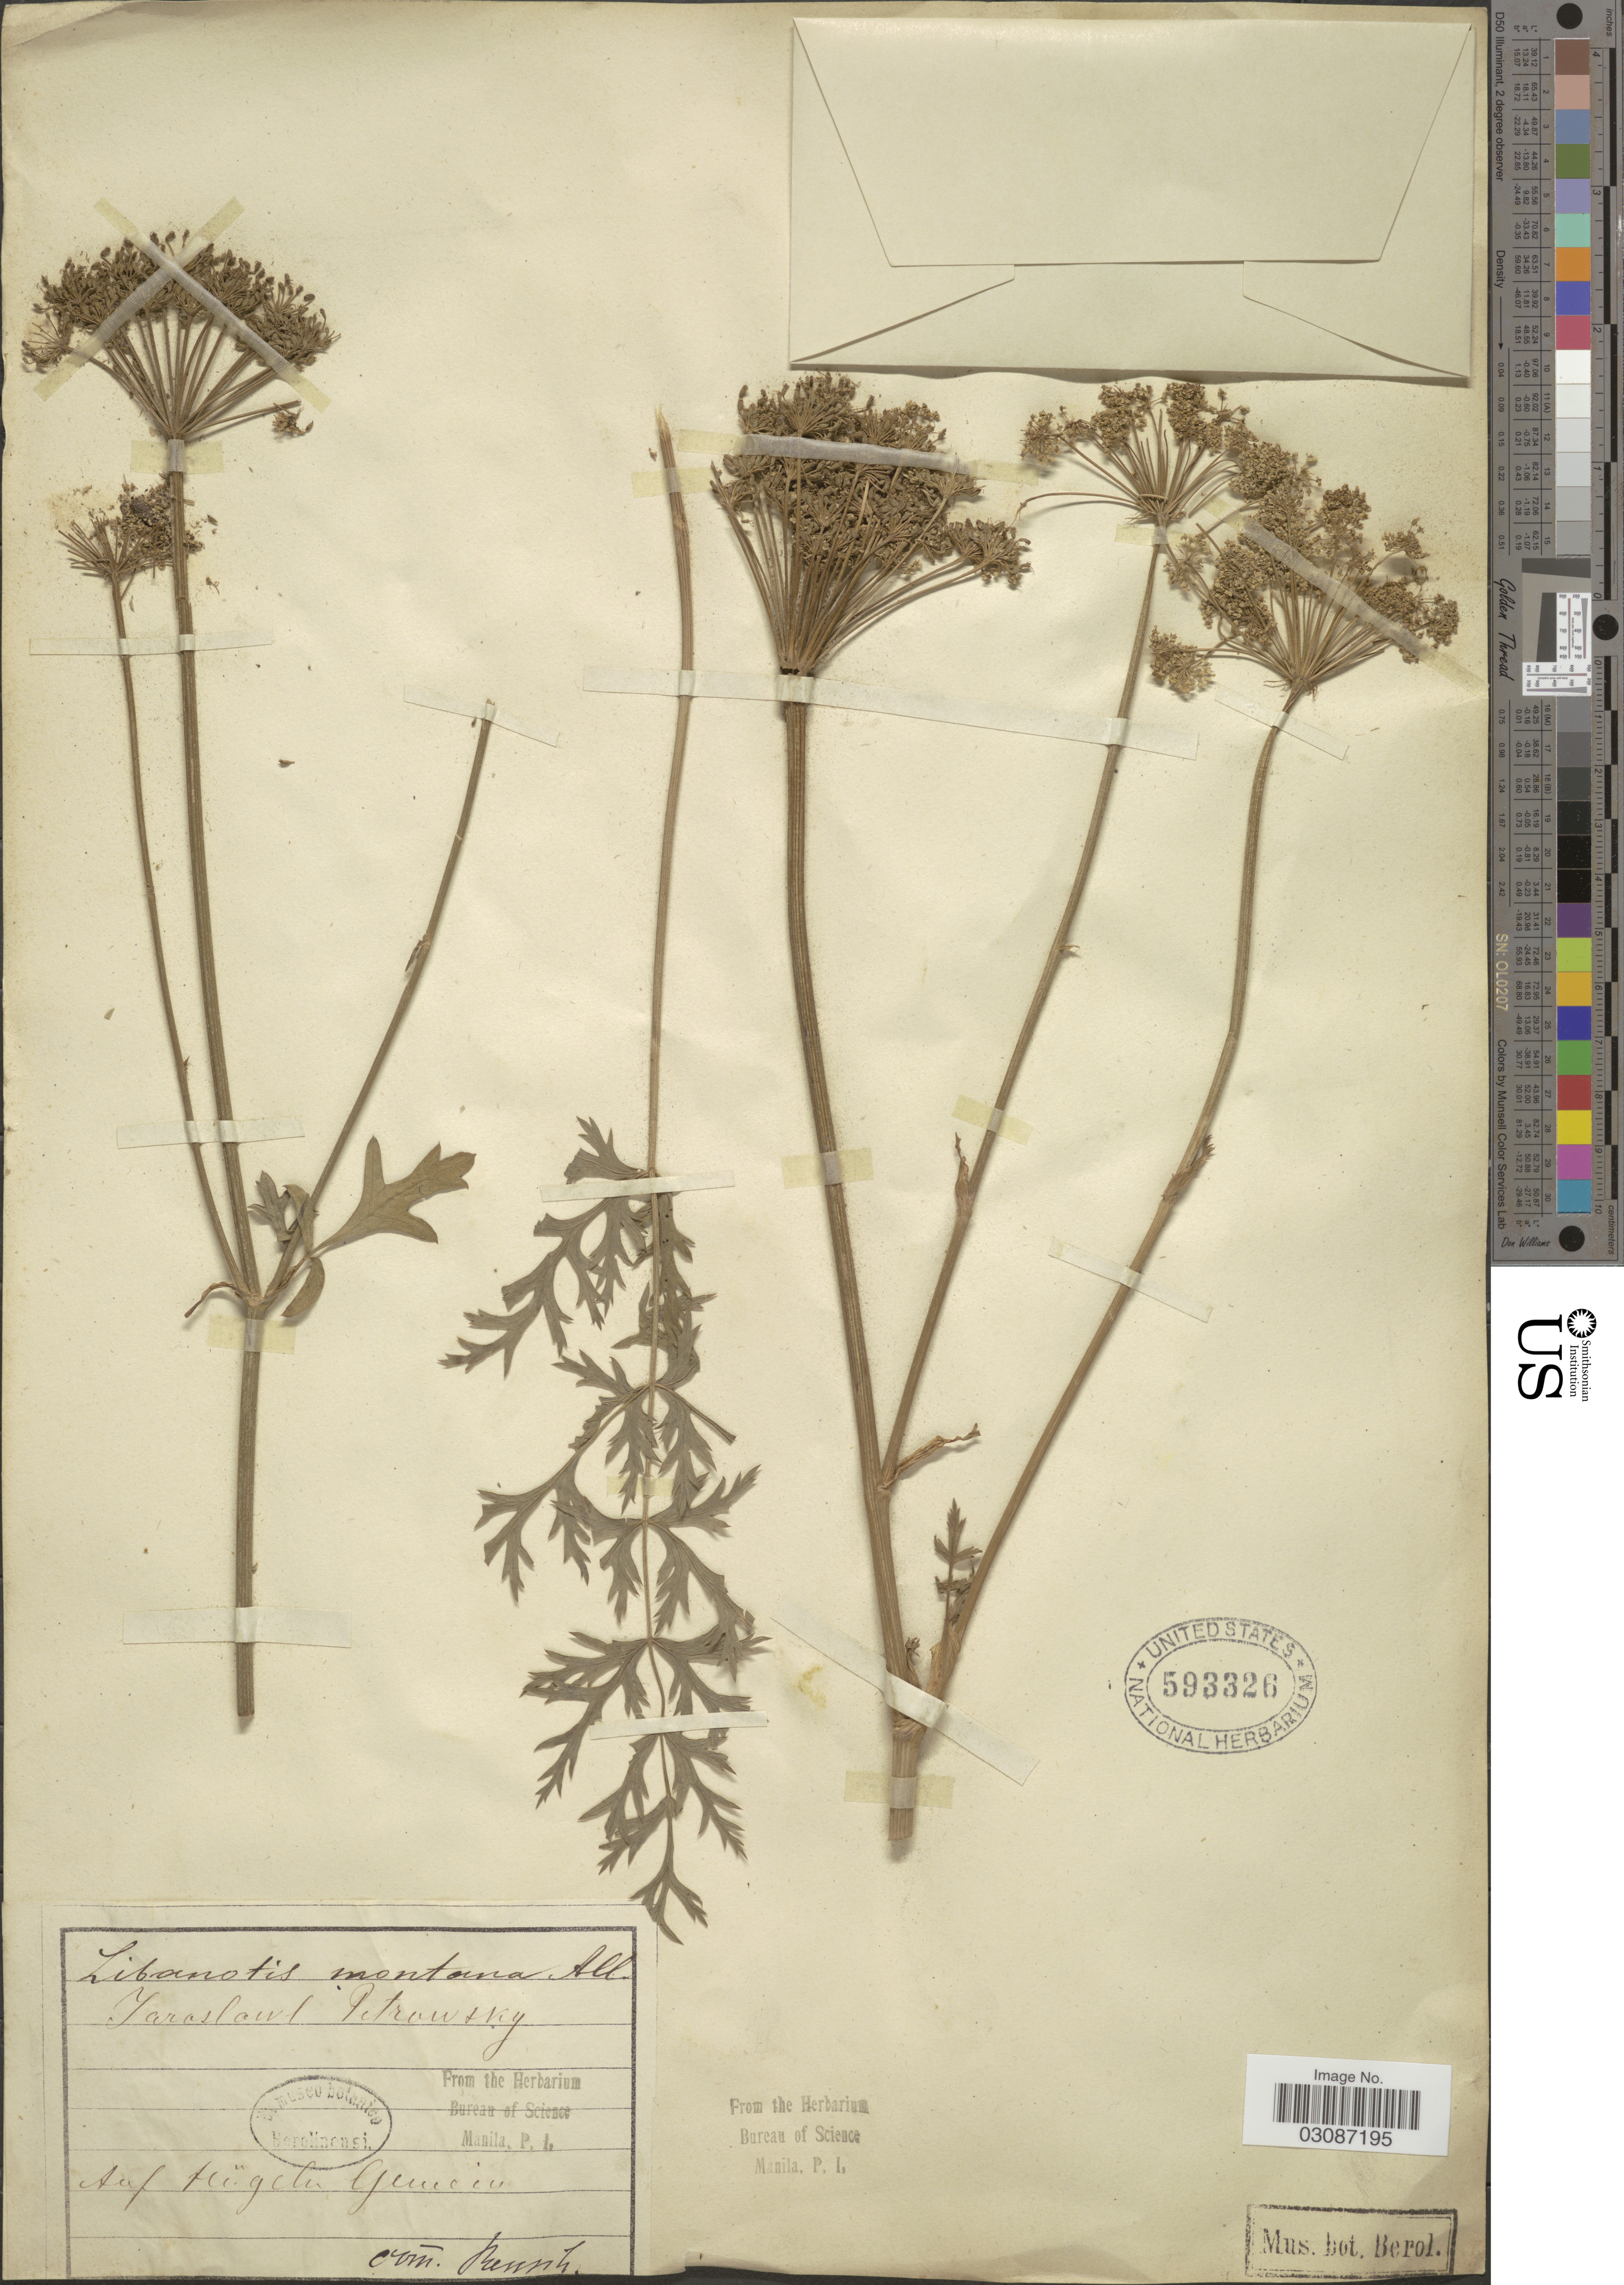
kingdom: Plantae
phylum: Tracheophyta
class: Magnoliopsida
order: Apiales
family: Apiaceae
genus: Seseli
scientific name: Seseli sp.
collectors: ex Museo Botanico Berolinensi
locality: Auf Hugeln Geneiciu. [interpreted]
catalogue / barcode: US 593326